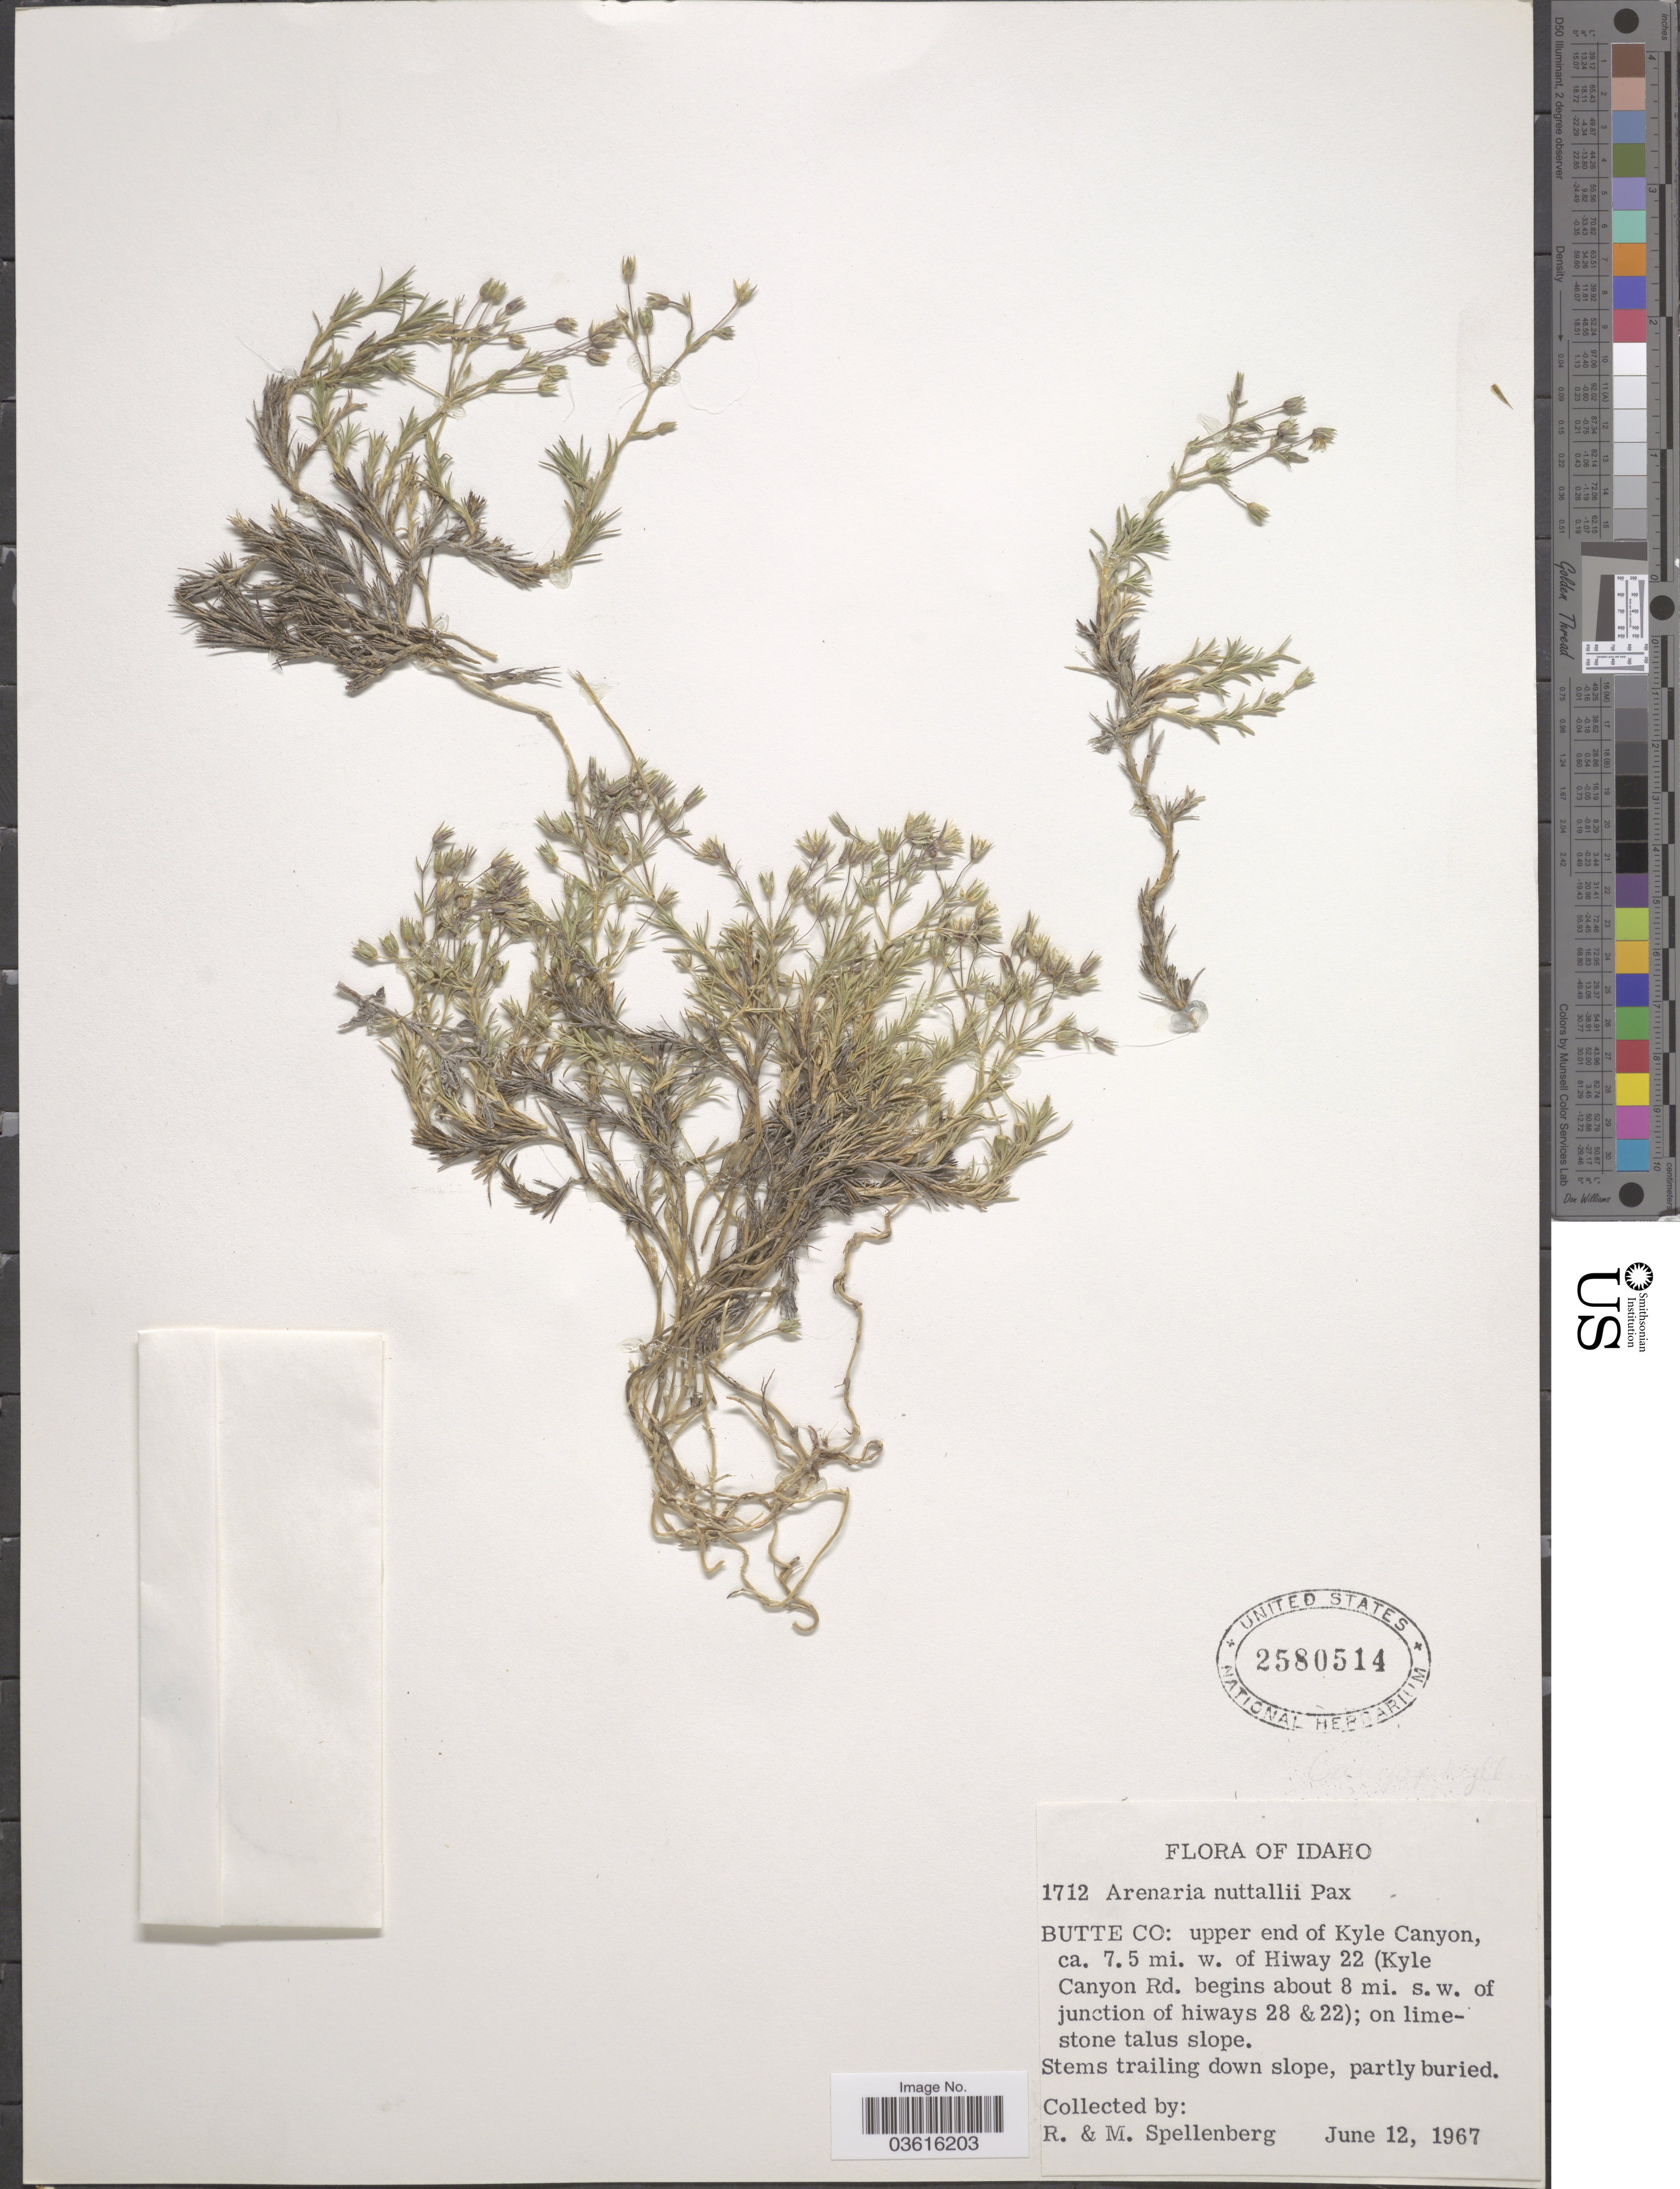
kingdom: Plantae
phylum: Tracheophyta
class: Magnoliopsida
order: Caryophyllales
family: Caryophyllaceae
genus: Minuartia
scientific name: Minuartia nuttallii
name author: (Pax) Briq.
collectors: R. Spellenberg & Spellenberg, M.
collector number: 1712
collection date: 1967-06-12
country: United States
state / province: Idaho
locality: Butte Co: upper end of Kyle Canyon, ca. 7.5 mi. w. of Hiway 22 (Kyle Canyon Rd. begins about 8 mi. s.w. of junction of hiways 28 & 22).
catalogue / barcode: US 2580514